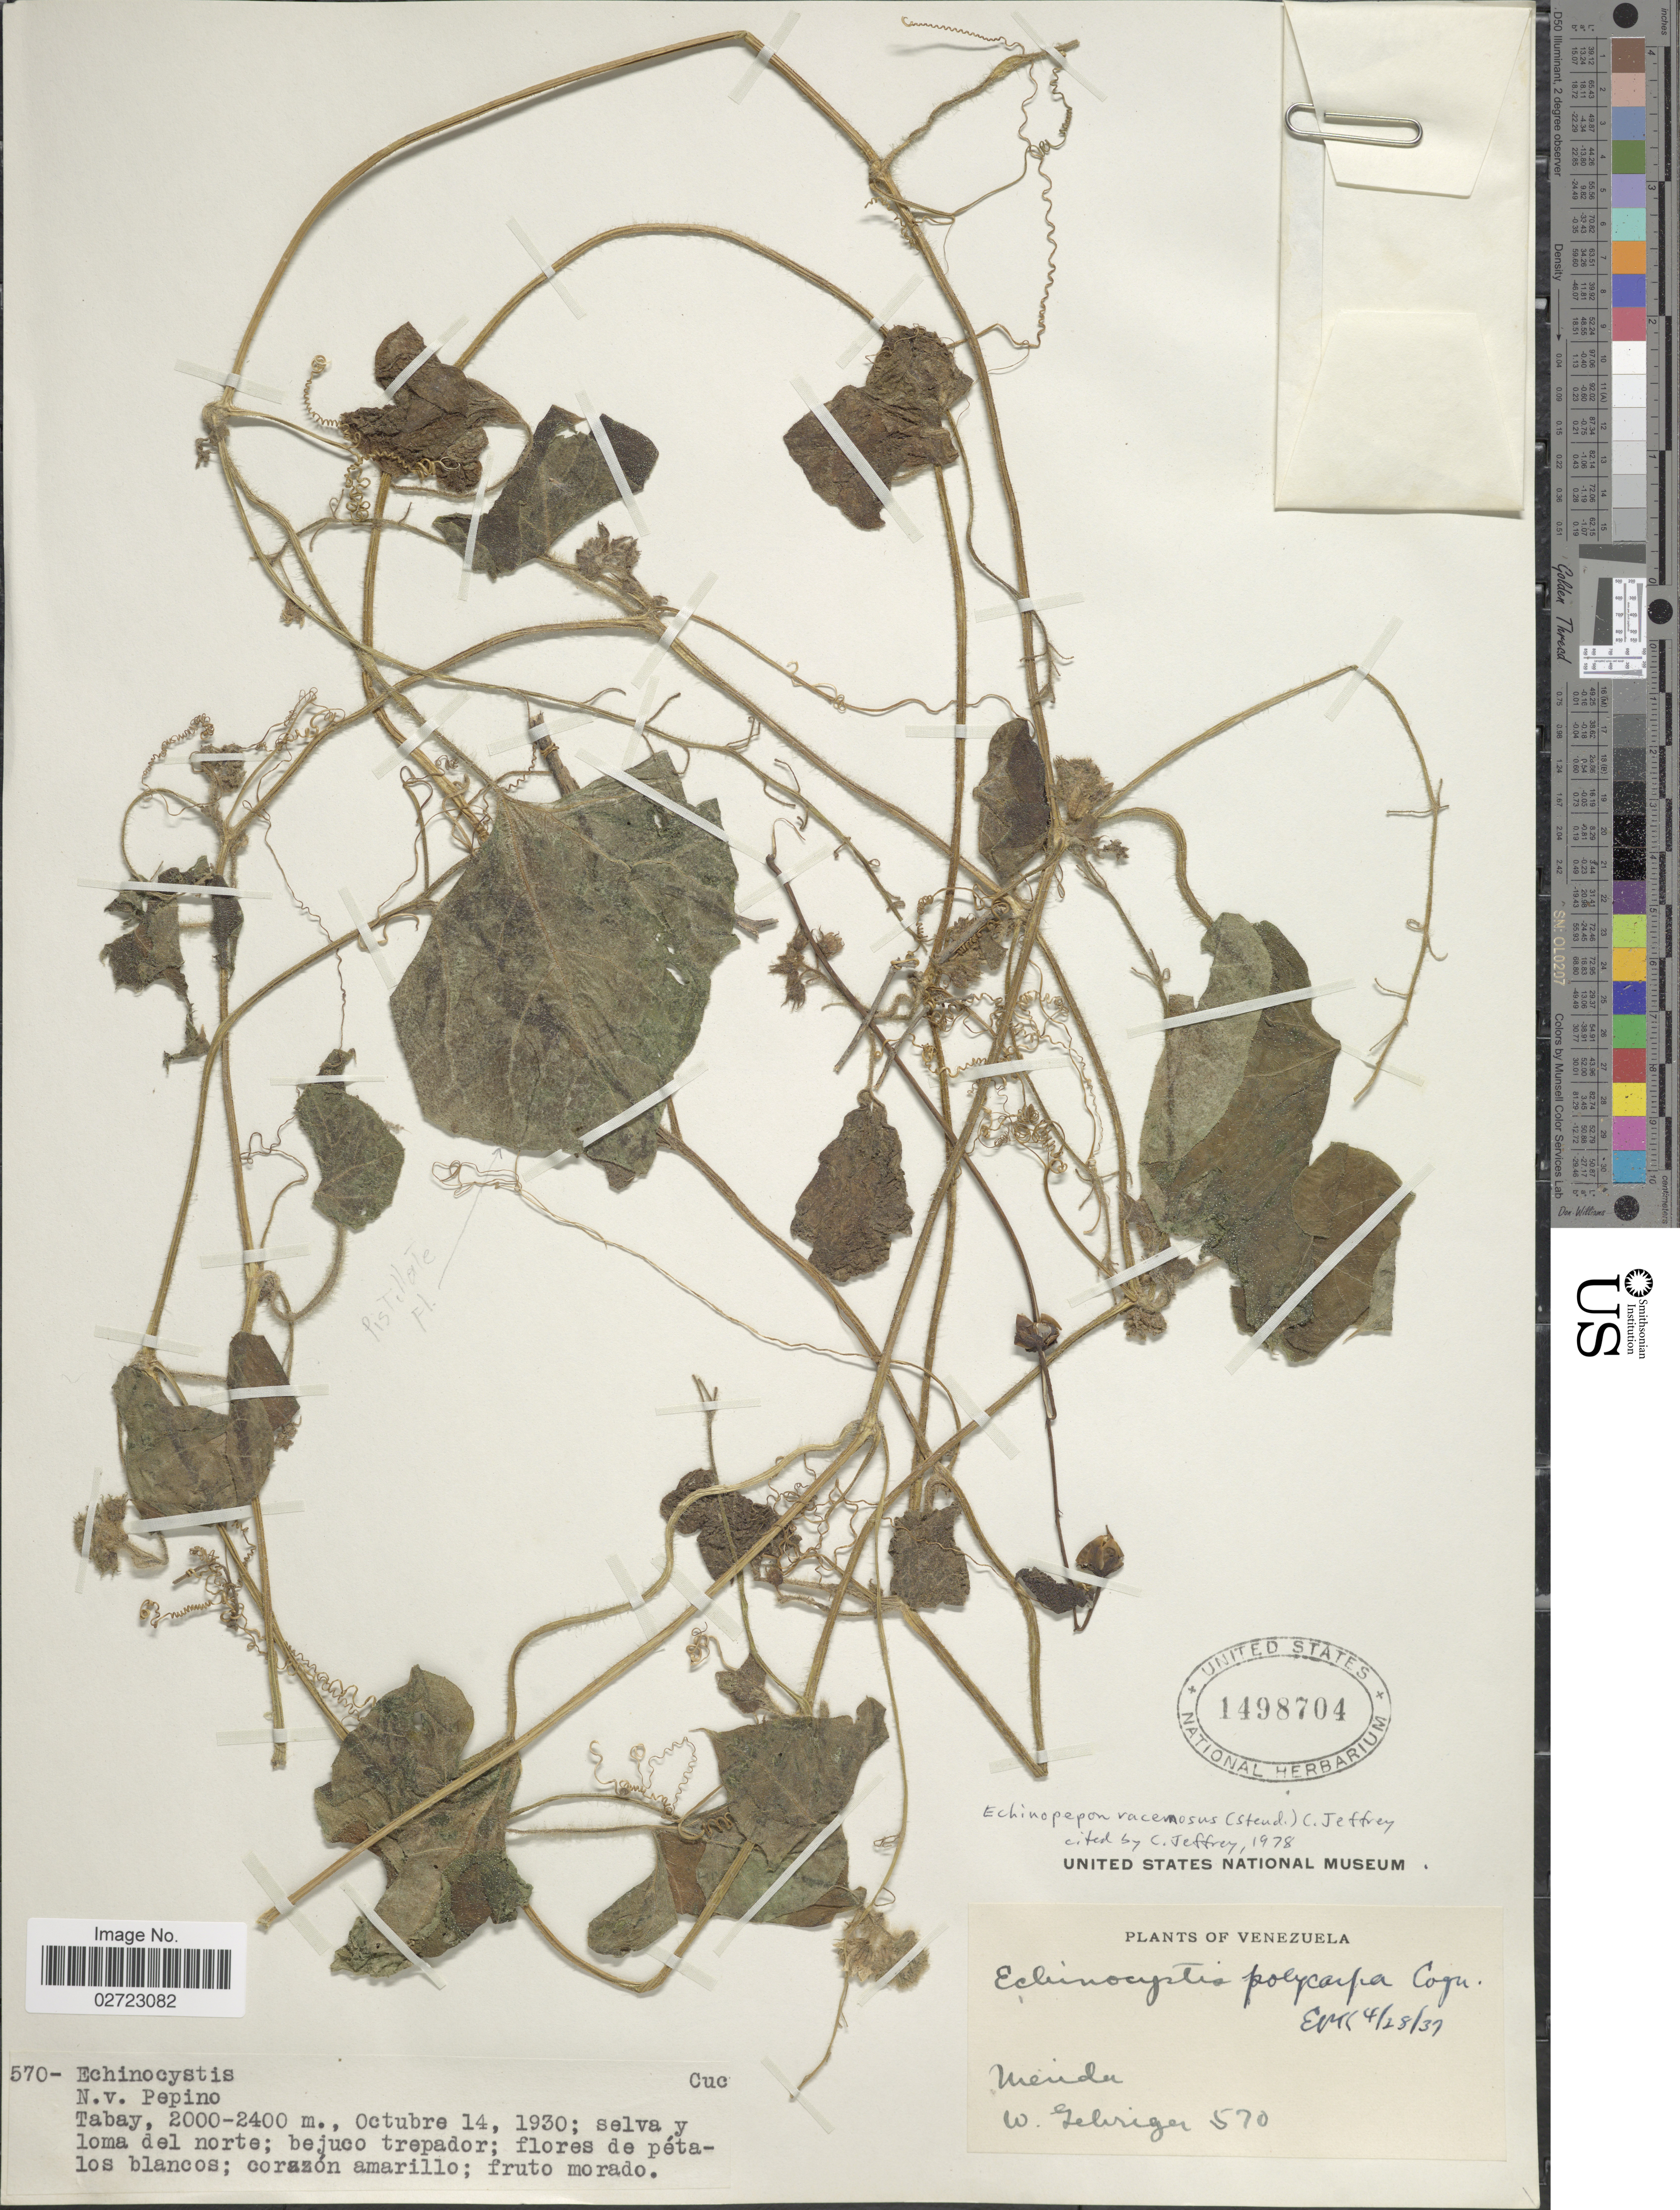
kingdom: Plantae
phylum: Tracheophyta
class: Magnoliopsida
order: Cucurbitales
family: Cucurbitaceae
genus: Echinopepon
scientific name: Echinopepon racemosus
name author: (Steud.) C. Jeffrey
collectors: W. Gehriger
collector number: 570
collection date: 1930-10-14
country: Venezuela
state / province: Mérida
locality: Tabay, selva y loma del norte.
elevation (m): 2000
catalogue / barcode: US 1498704